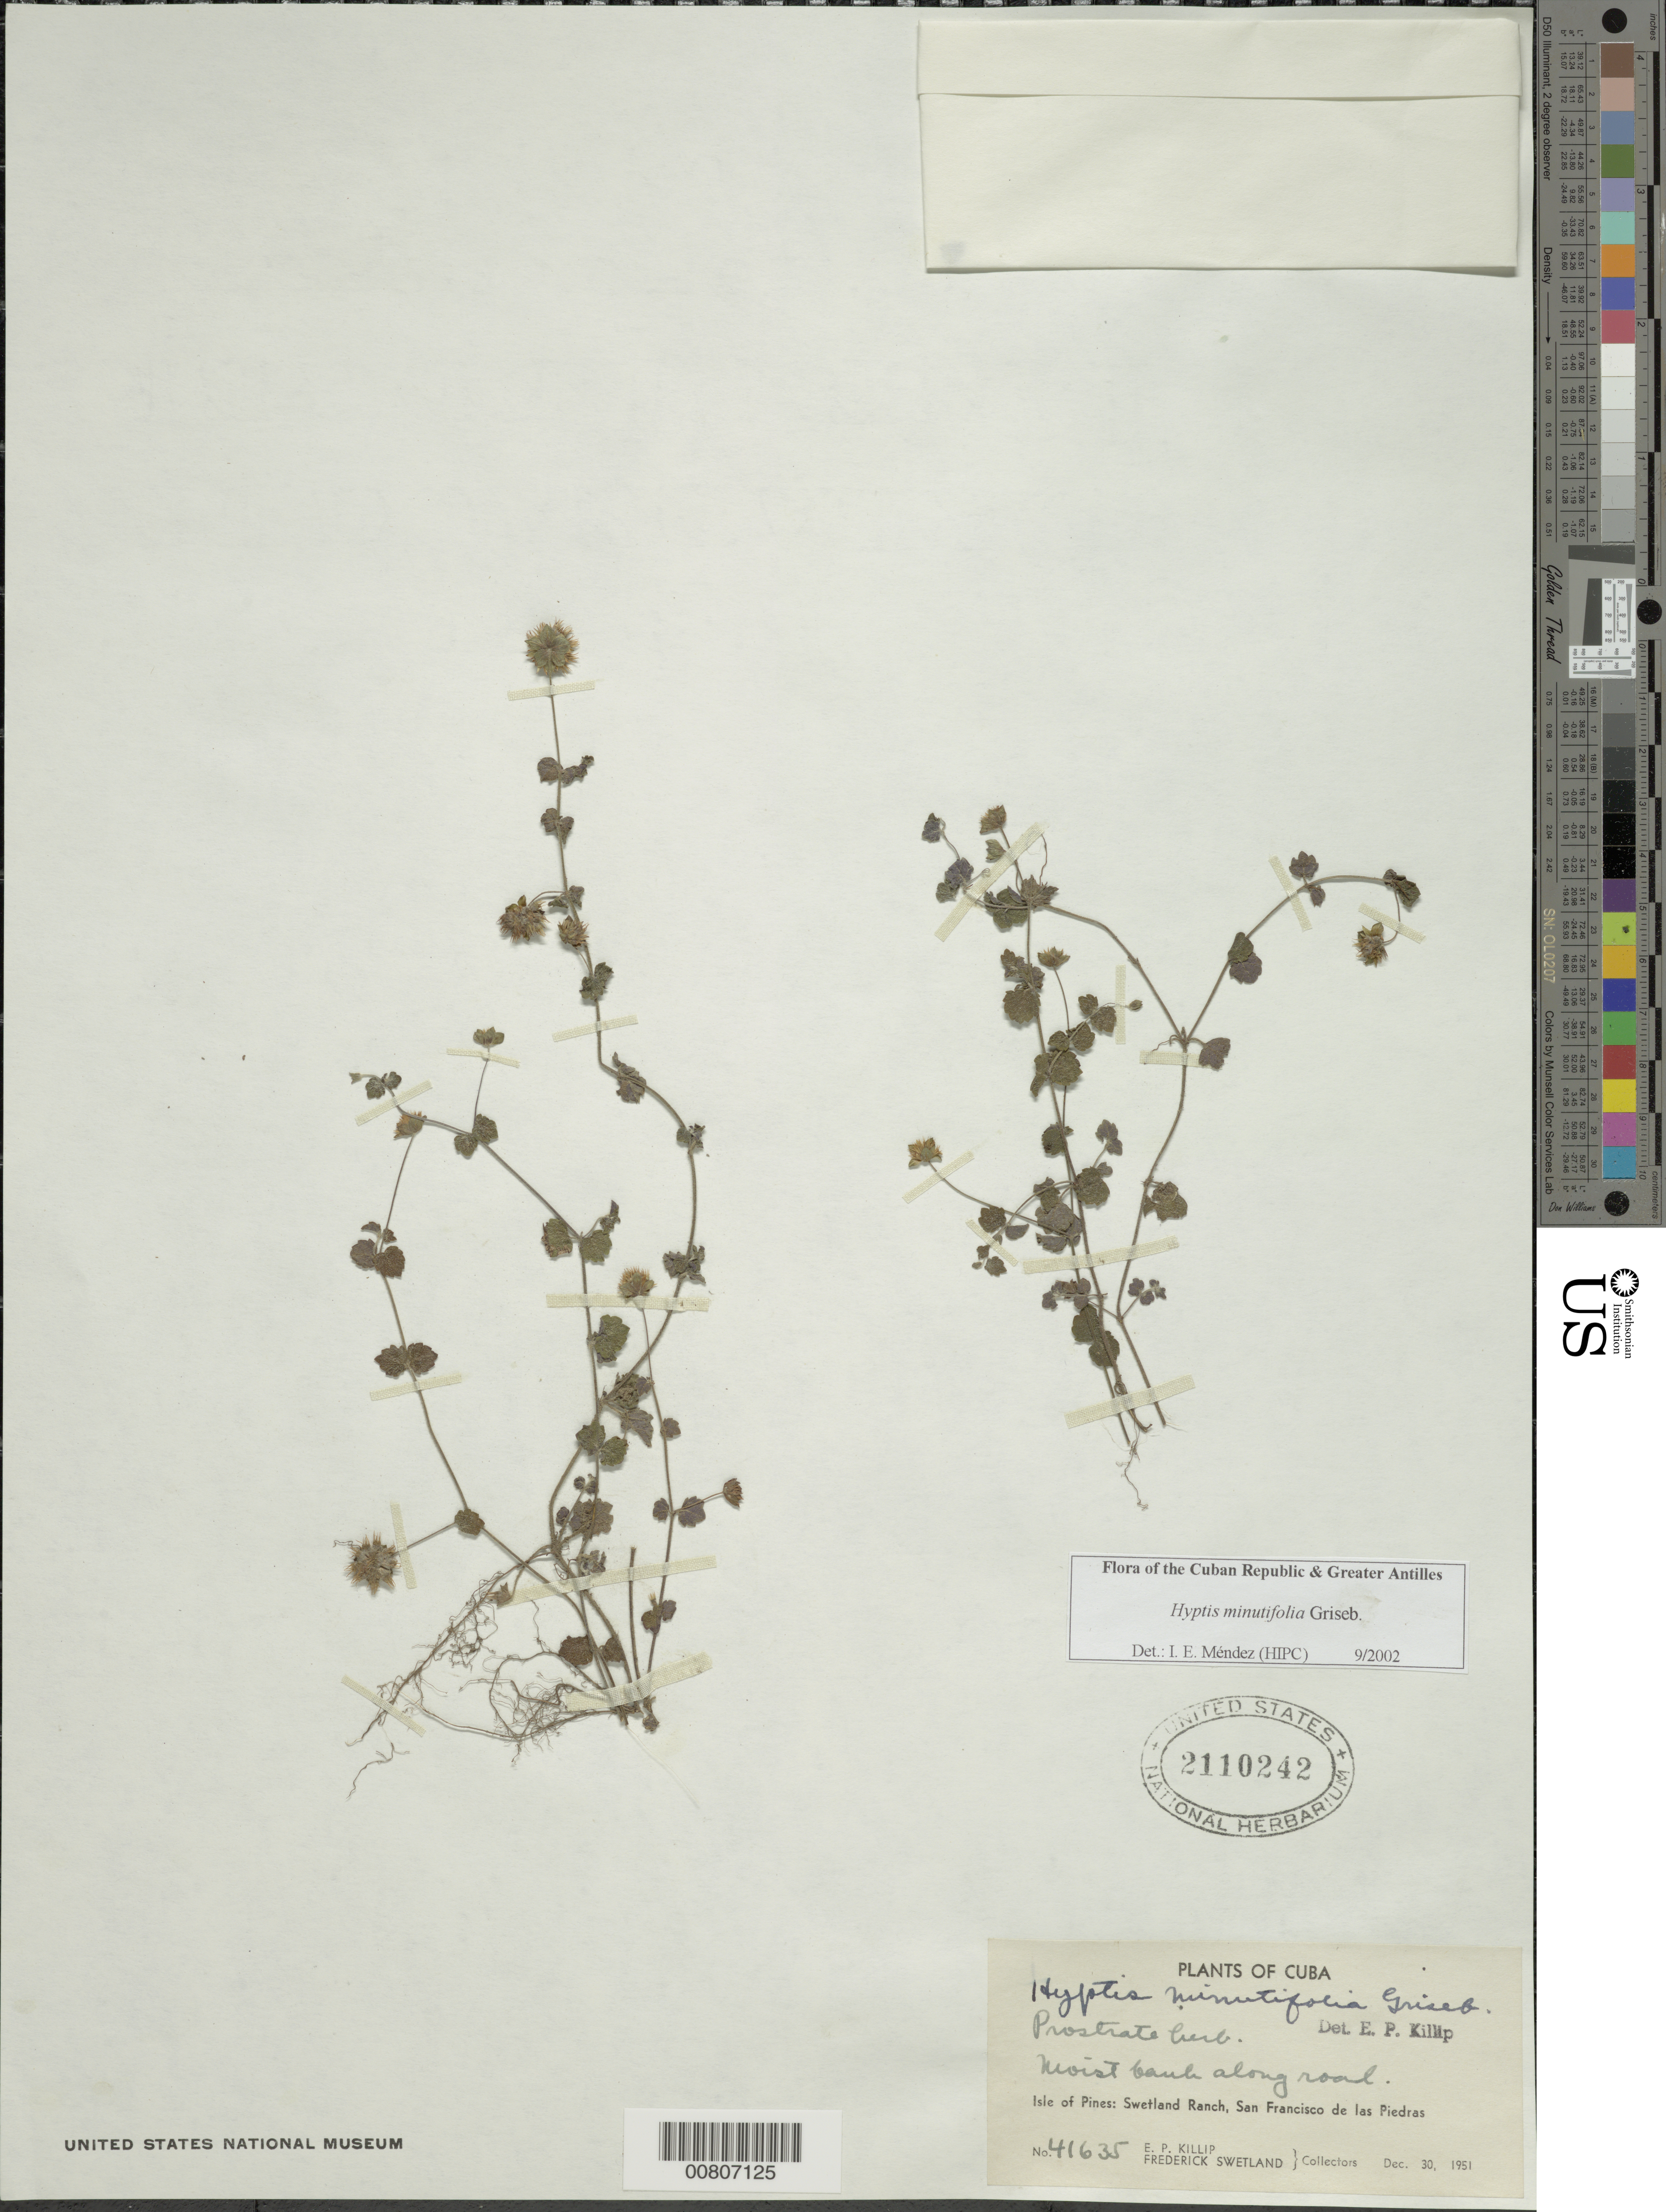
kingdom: Plantae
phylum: Tracheophyta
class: Magnoliopsida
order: Lamiales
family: Lamiaceae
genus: Hyptis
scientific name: Hyptis minutifolia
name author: Griseb.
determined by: Méndez, Isidro E., (HIPC)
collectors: E. P. Killip & F. Swetland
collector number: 41635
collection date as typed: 30 Dec 1951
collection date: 1951-12-30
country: Cuba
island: Isla de la Juventud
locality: Isle of Pines, Swetland Ranch, San Francisco de las Piedras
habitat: Moist bank along road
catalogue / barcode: US 2110242